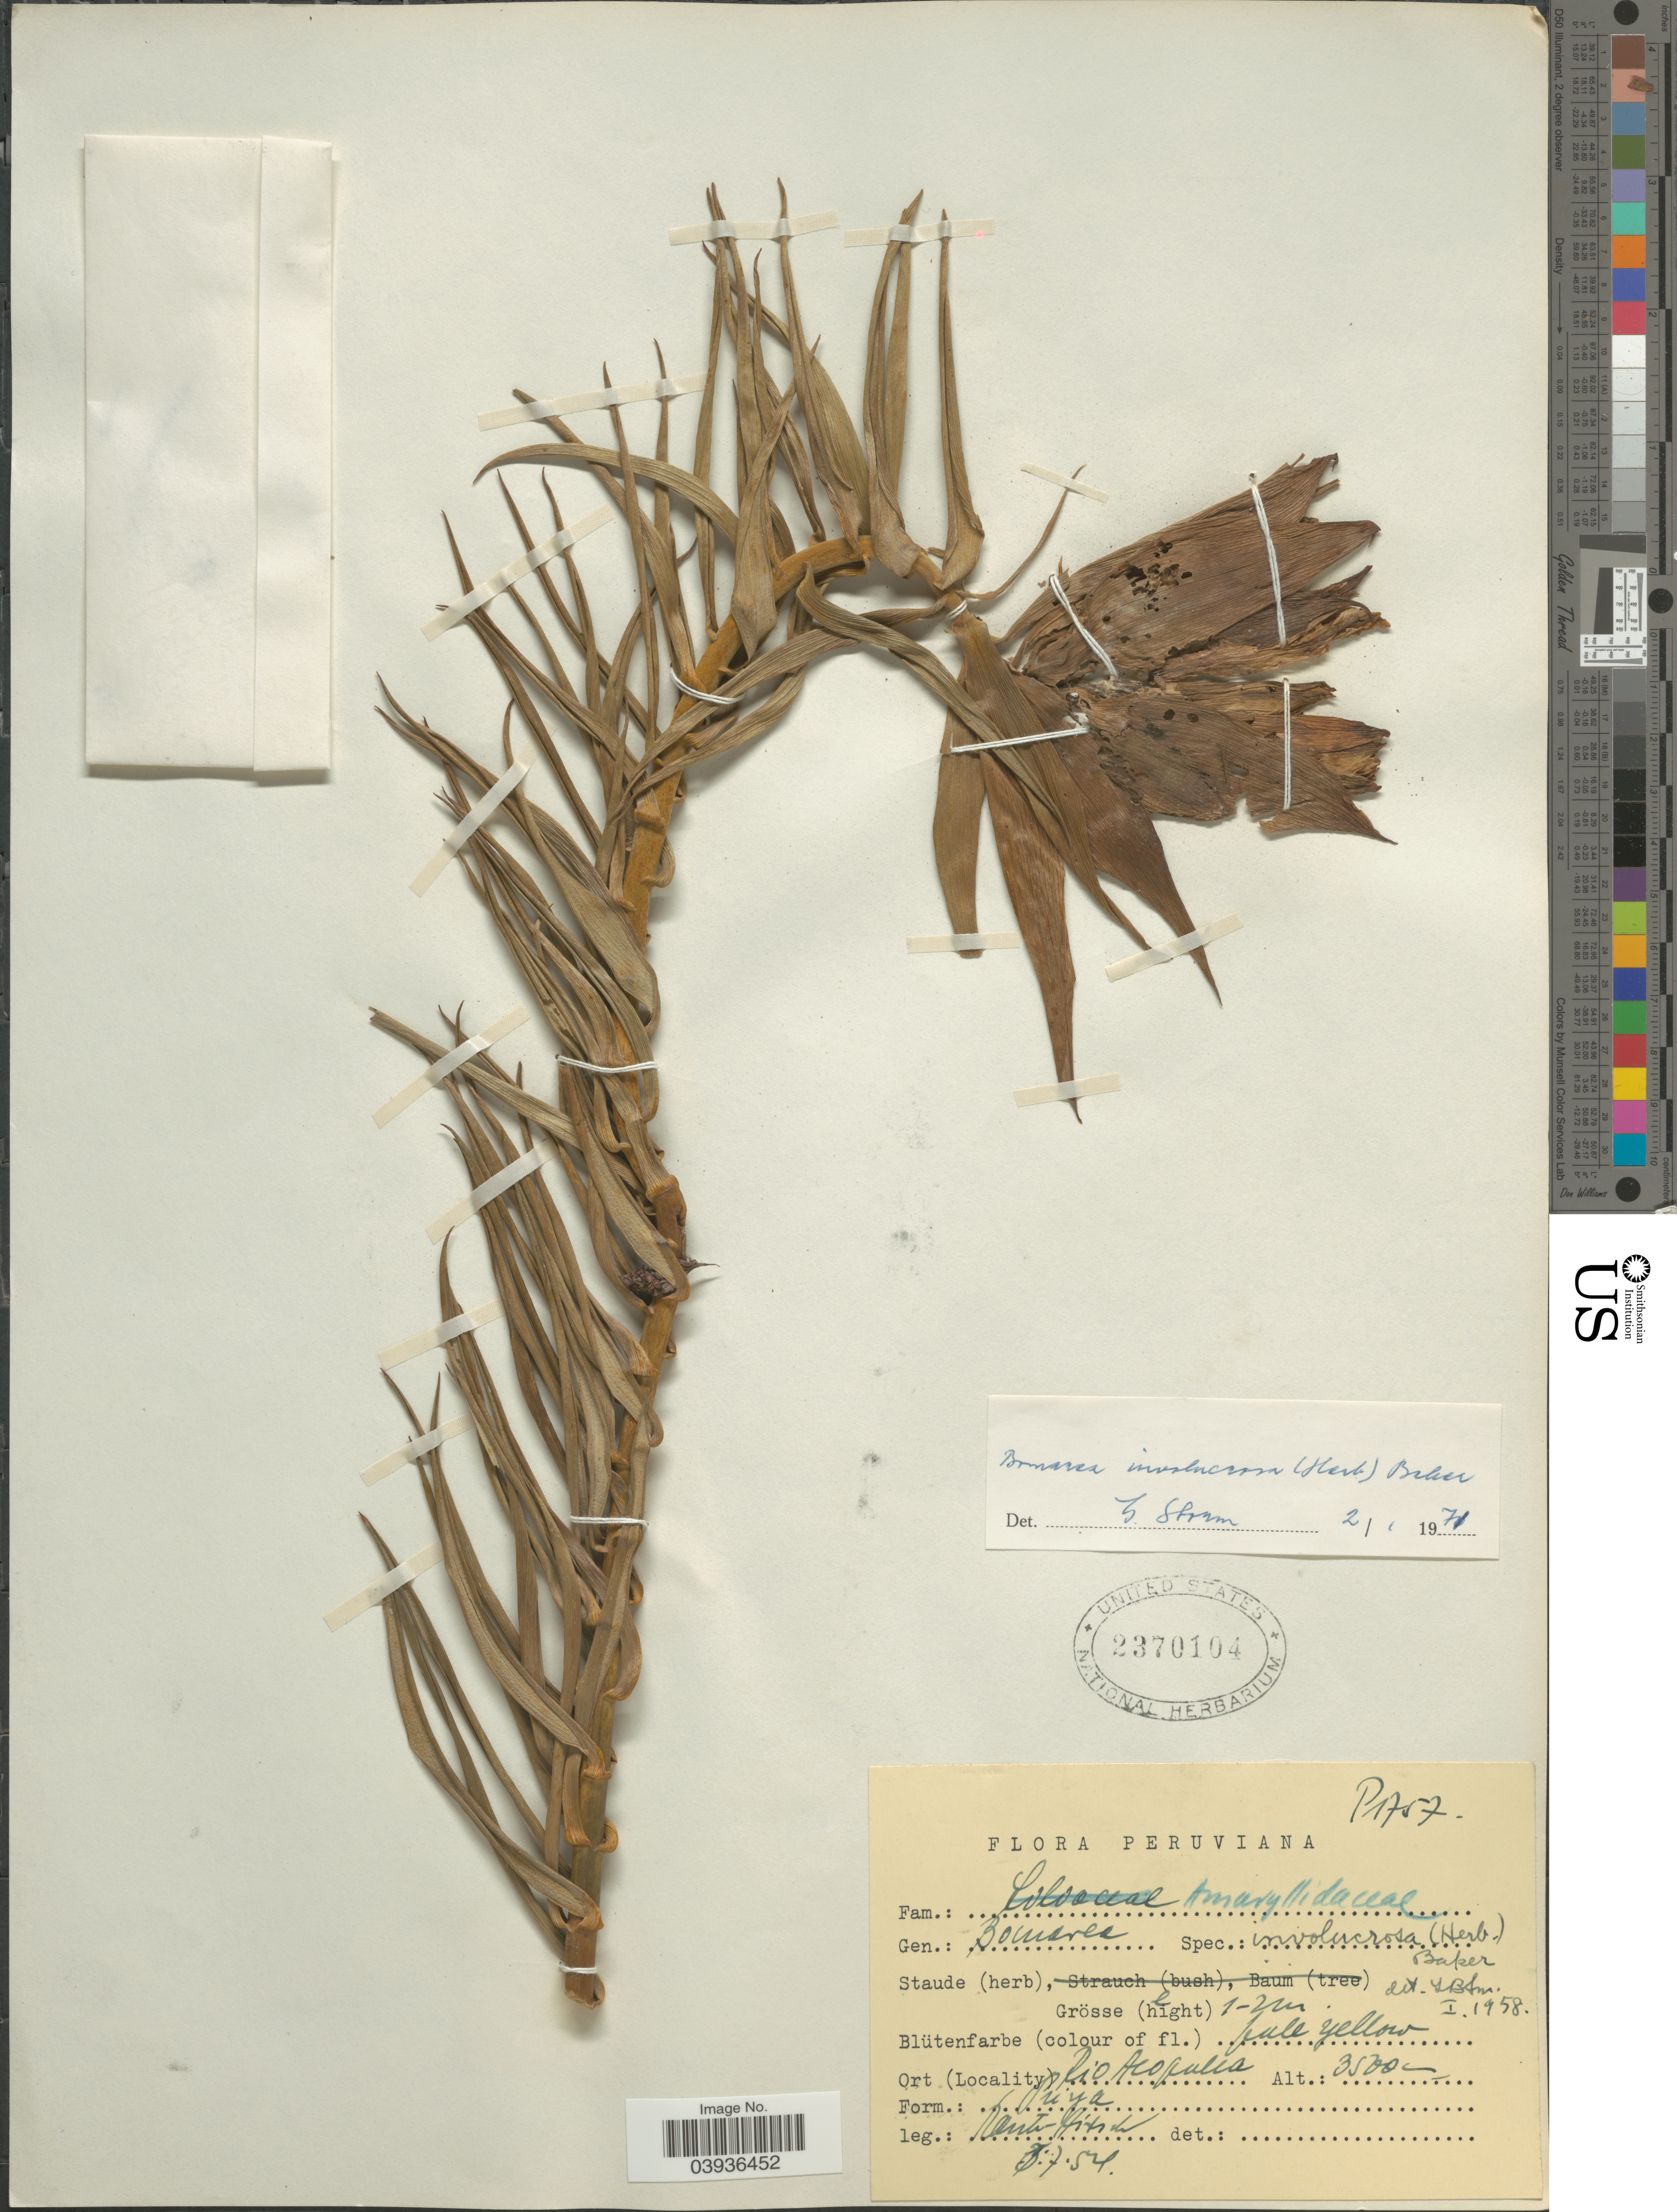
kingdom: Plantae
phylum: Tracheophyta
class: Liliopsida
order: Liliales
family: Alstroemeriaceae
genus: Bomarea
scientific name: Bomarea involucrosa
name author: (Herb.) Baker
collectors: -. Rauh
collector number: P1757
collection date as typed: Transcribed d/m/y: 3/7/54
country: Peru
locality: Rio Acopalia.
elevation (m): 3500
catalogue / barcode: US 2370104